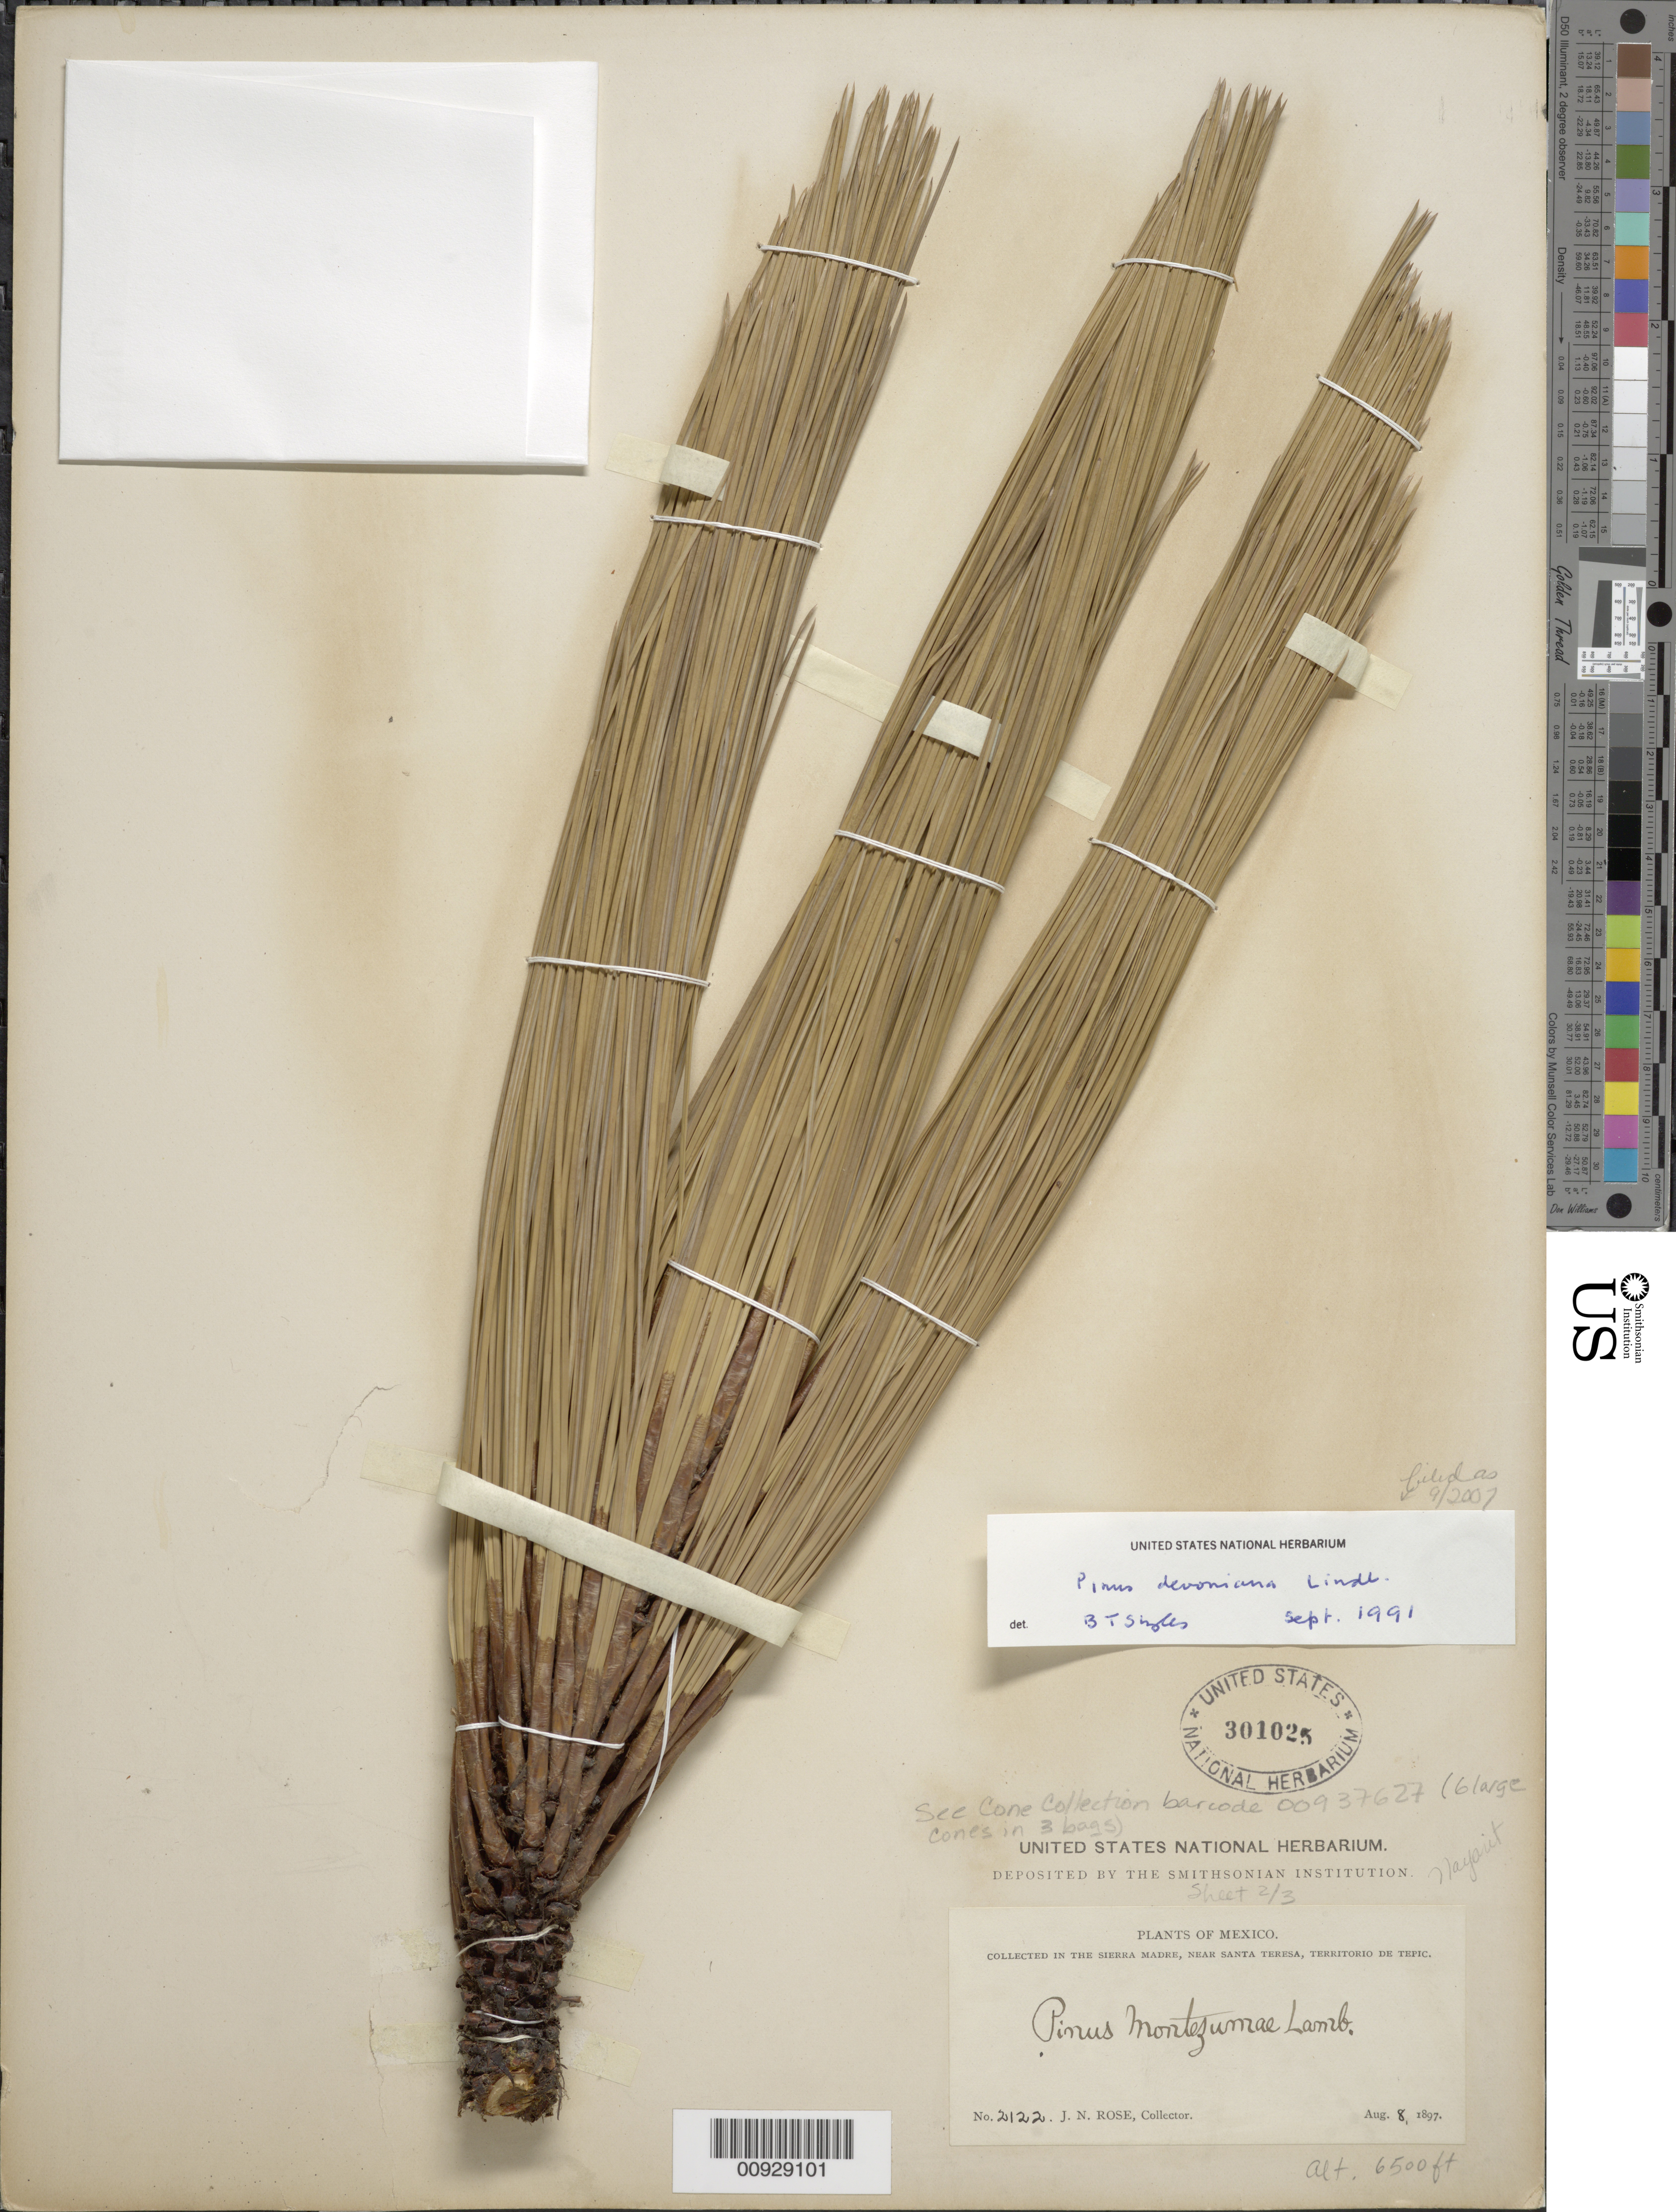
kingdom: Plantae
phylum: Tracheophyta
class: Pinopsida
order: Pinales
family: Pinaceae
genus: Pinus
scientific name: Pinus devoniana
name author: Lindl.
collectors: J. N. Rose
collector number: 2122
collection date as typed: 08 Aug 1897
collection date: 1897-08-08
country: Mexico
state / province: Nayarit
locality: Sierra Madre, near Santa Teresa, Territorio de Tepic.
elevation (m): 1981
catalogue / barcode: US 301025